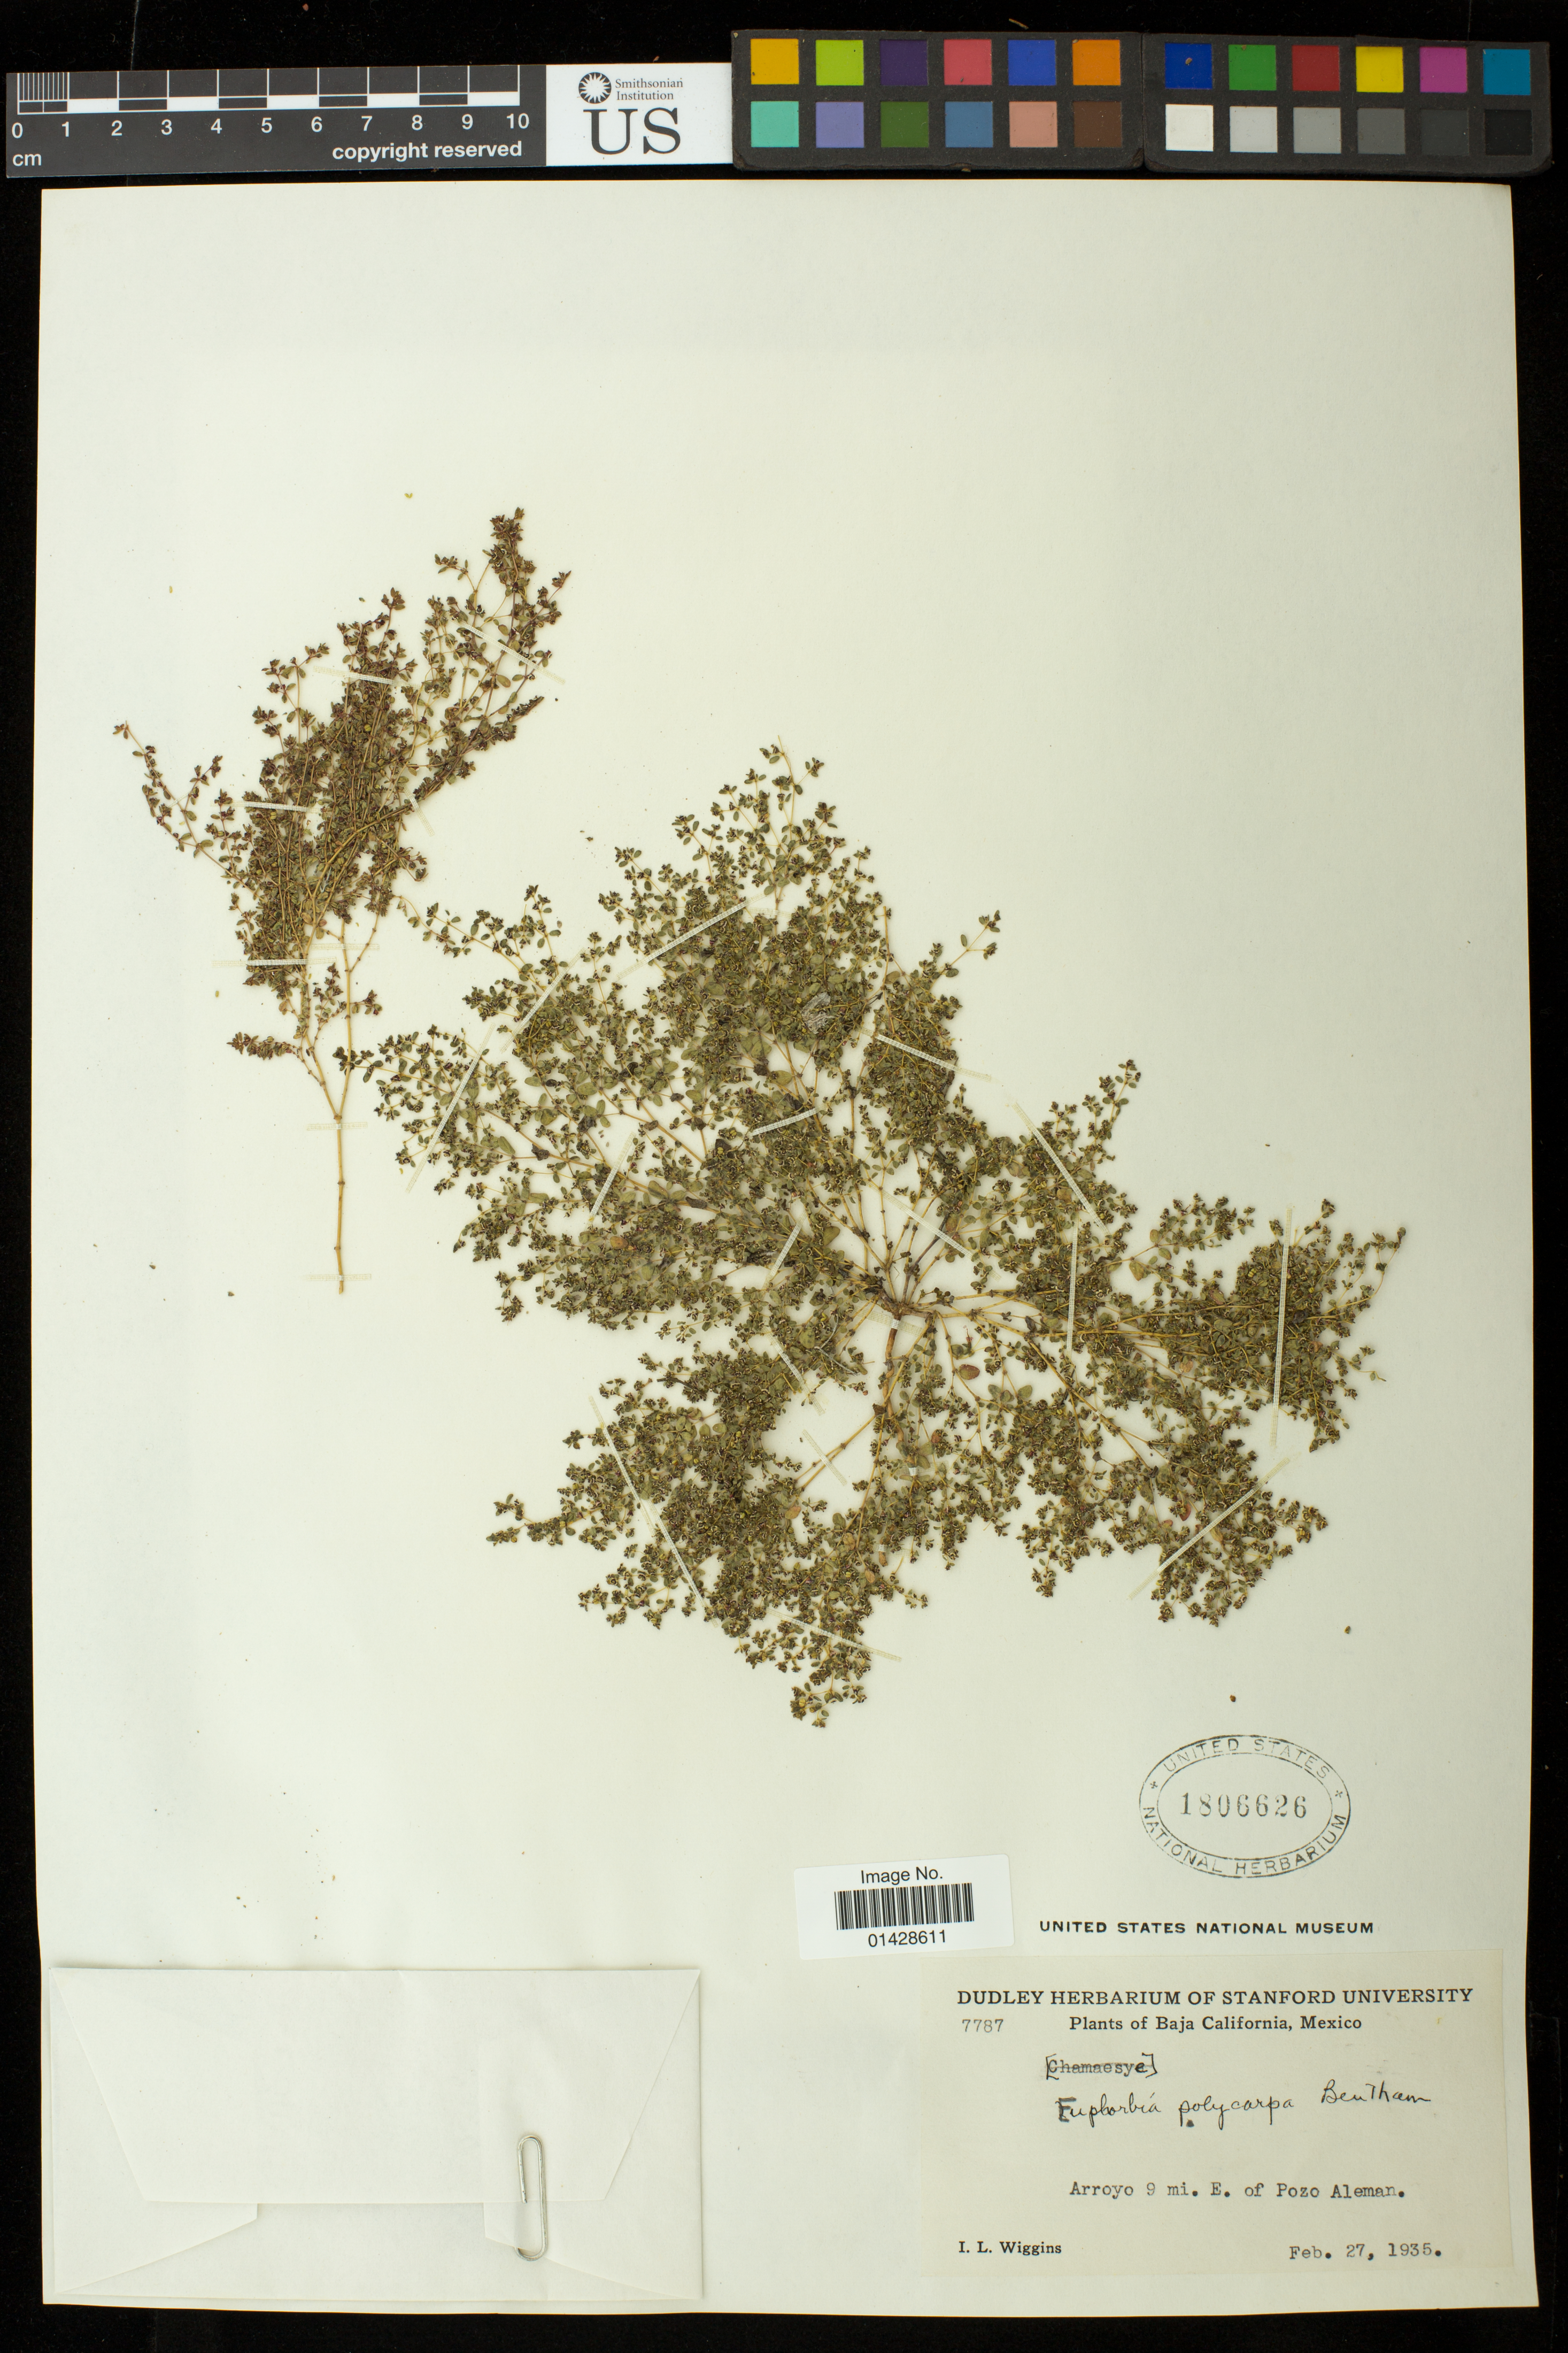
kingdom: Plantae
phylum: Tracheophyta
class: Magnoliopsida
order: Malpighiales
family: Euphorbiaceae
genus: Euphorbia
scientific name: Euphorbia polycarpa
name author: Benth.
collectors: I. L. Wiggins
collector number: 7787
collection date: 1935-02-27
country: Mexico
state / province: Baja California Norte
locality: Arroyo 9 mi. E. of Pozo Aleman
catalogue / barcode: US 1806626